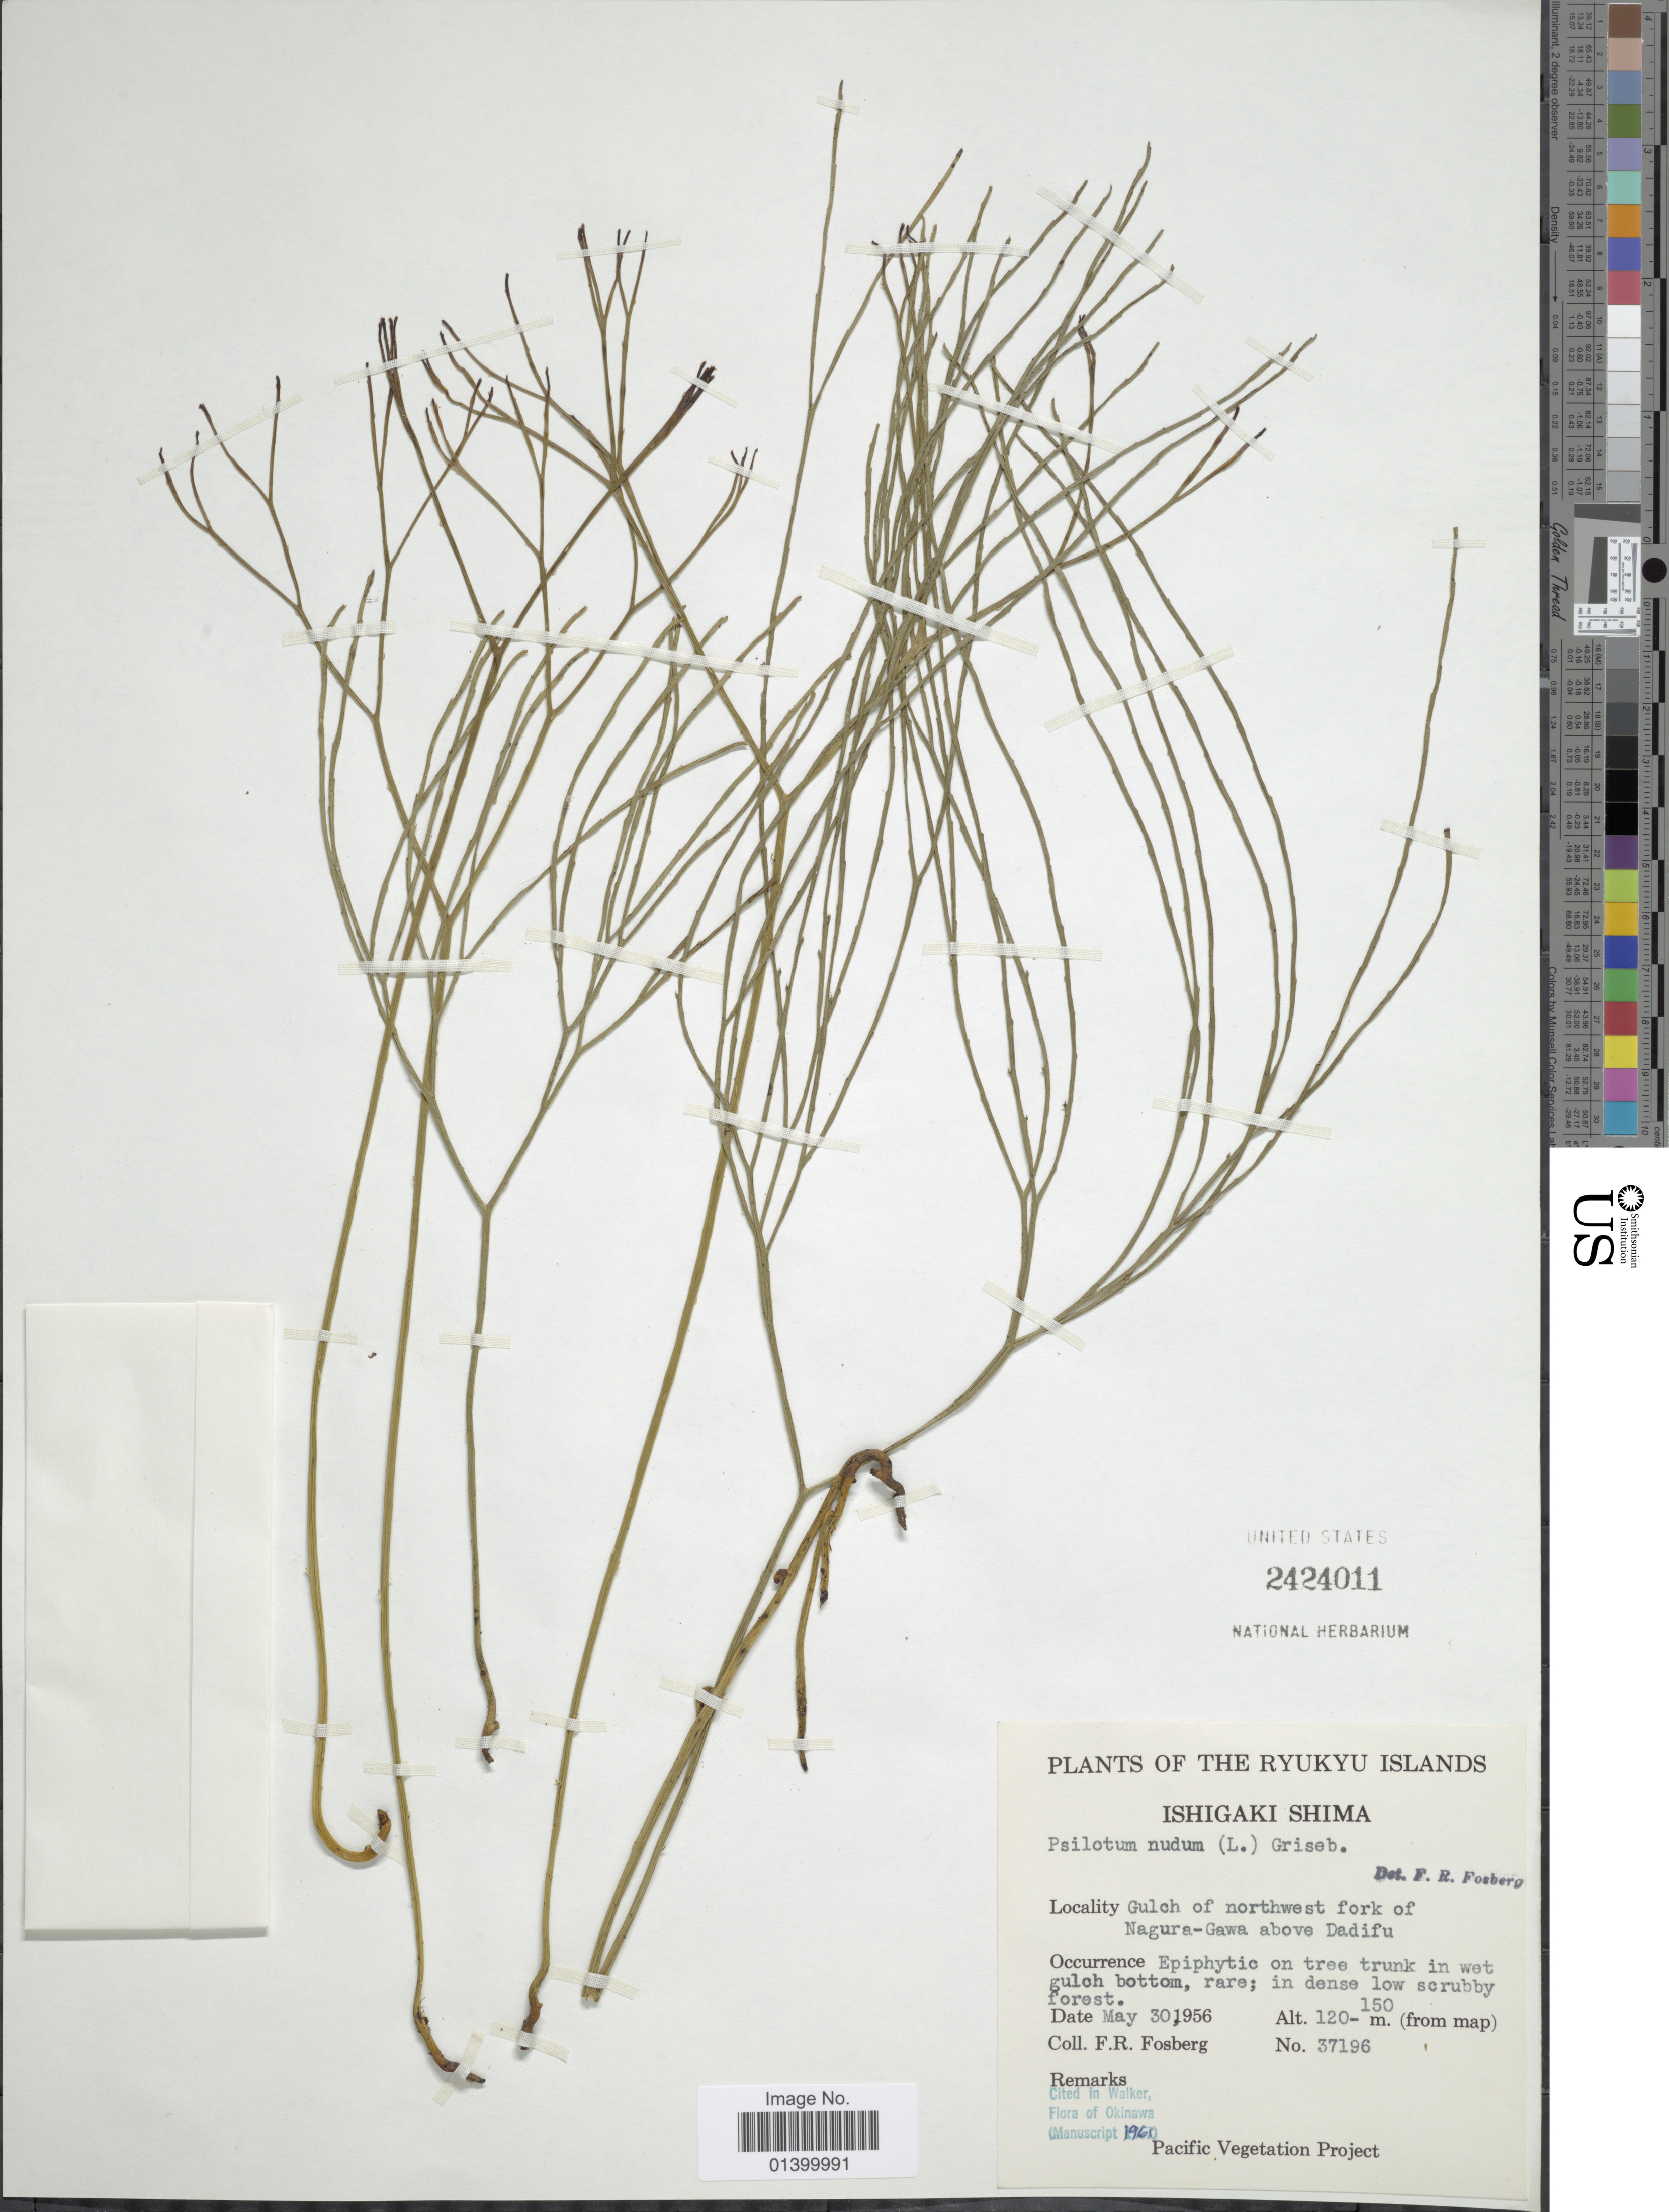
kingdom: Plantae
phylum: Tracheophyta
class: Polypodiopsida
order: Psilotales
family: Psilotaceae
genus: Psilotum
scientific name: Psilotum nudum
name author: (L.) P. Beauv.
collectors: F. R. Fosberg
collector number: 37196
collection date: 1956-05-30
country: Japan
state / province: Okinawa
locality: Ryukyu Islands. Ishigaki Shima. Gulch of northwest fork of Nagura-Gawa above Dadifu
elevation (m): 120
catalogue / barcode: US 2424011